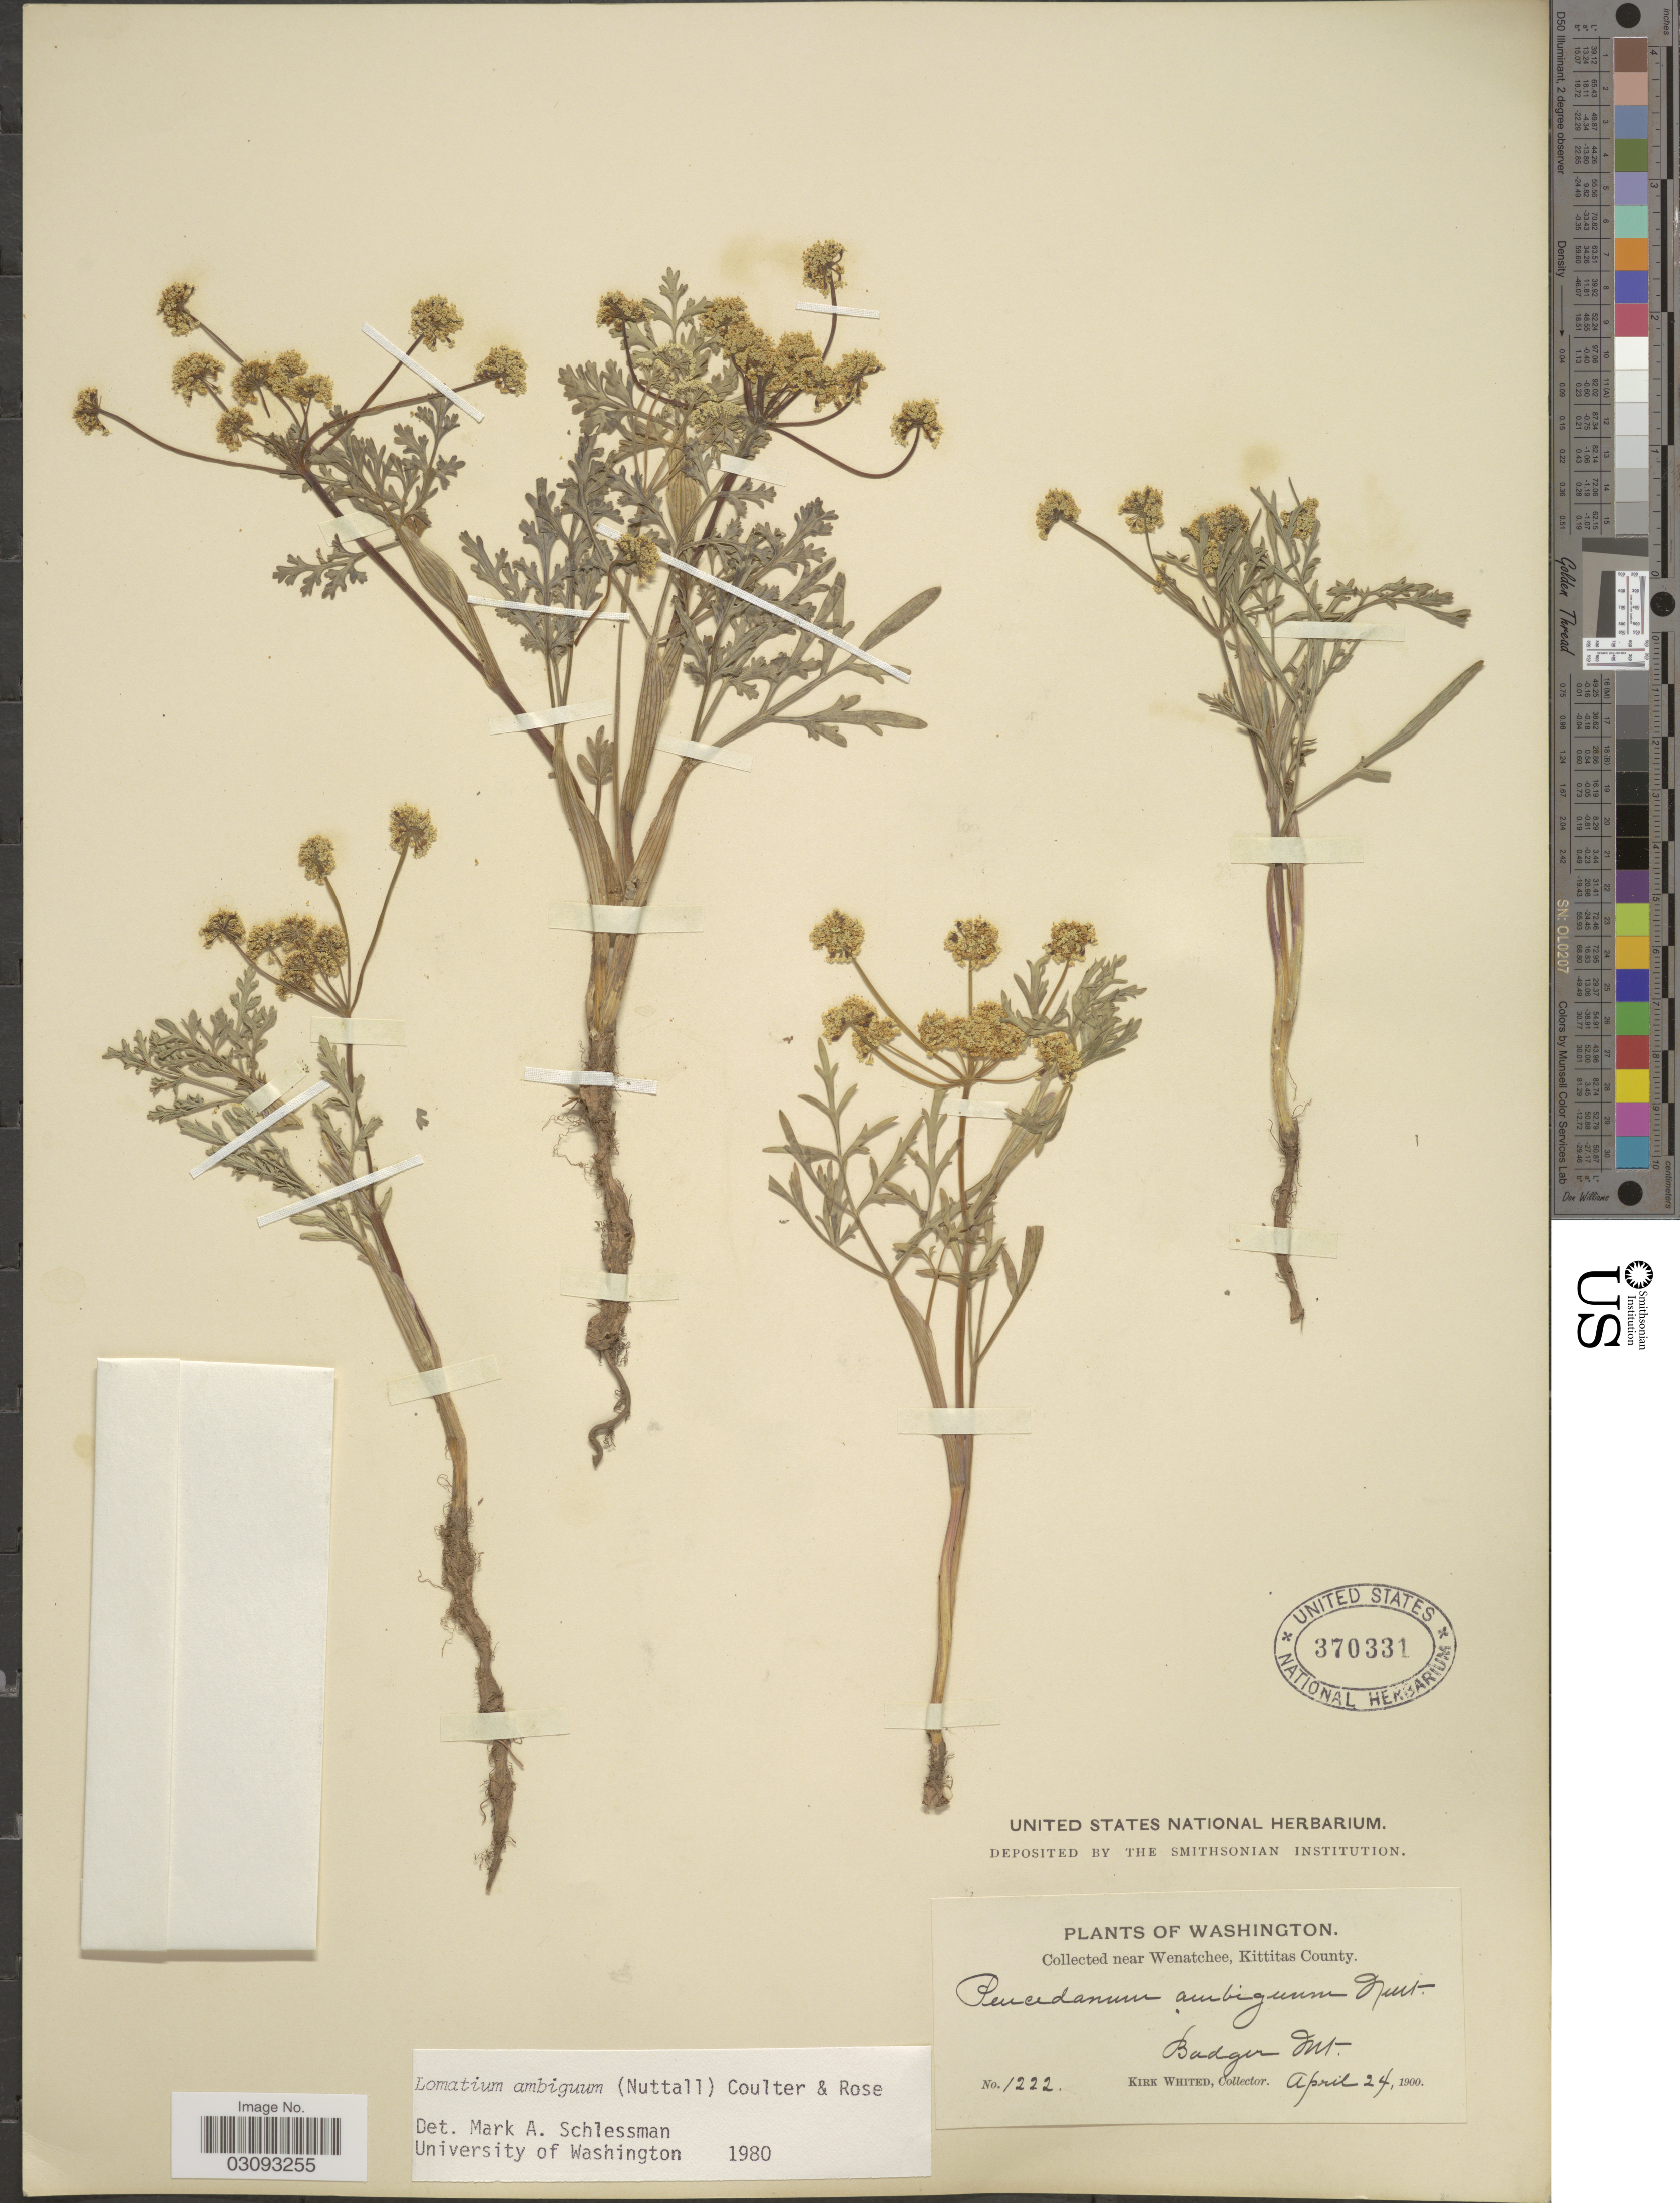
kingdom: Plantae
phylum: Tracheophyta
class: Magnoliopsida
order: Apiales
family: Apiaceae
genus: Lomatium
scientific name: Lomatium ambiguum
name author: (Nutt.) Coult. & Rose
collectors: K. Whited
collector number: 1222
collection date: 1900-04-24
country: United States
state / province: Washington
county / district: Kittitas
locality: Near Wenatchee, Kittitas County. Badger Mt.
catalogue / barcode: US 370331